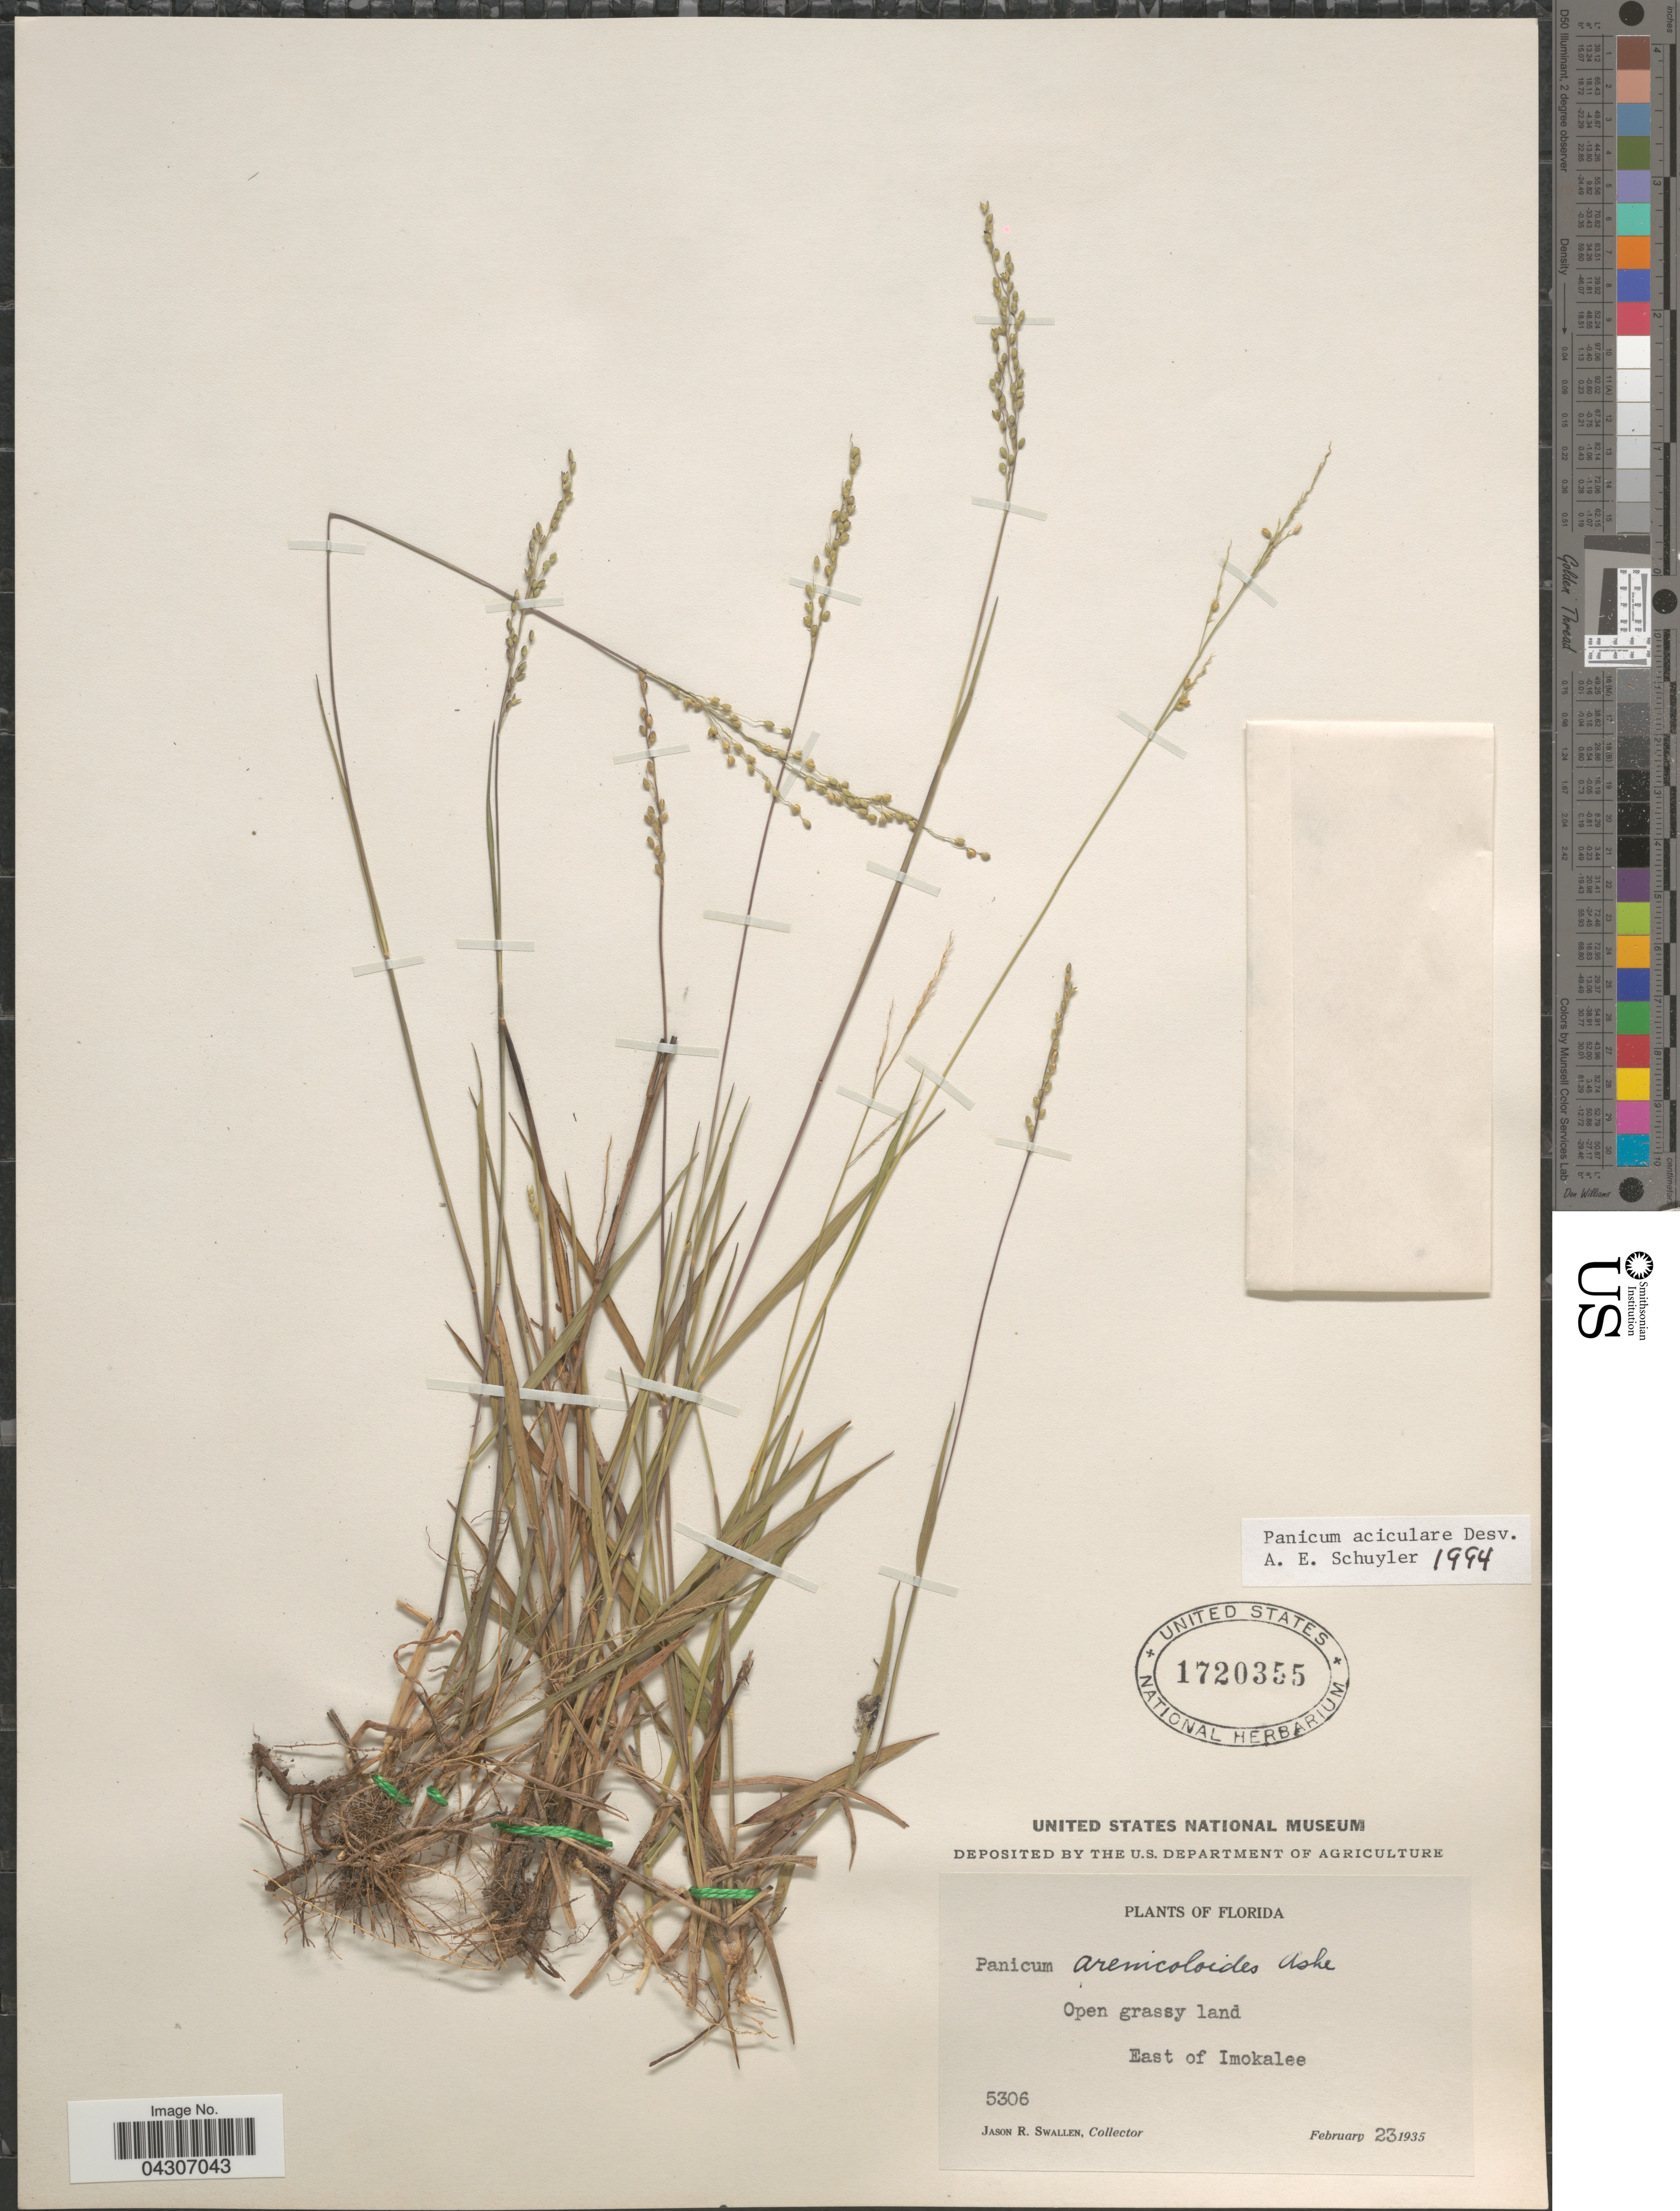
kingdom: Plantae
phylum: Tracheophyta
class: Liliopsida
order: Poales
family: Poaceae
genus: Dichanthelium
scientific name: Dichanthelium aciculare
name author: (Desv. ex Poir.) Gould & C.A. Clark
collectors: J. R. Swallen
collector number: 5306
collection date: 1935-02-23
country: United States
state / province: Florida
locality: East of Imokalee.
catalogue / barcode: US 1720355